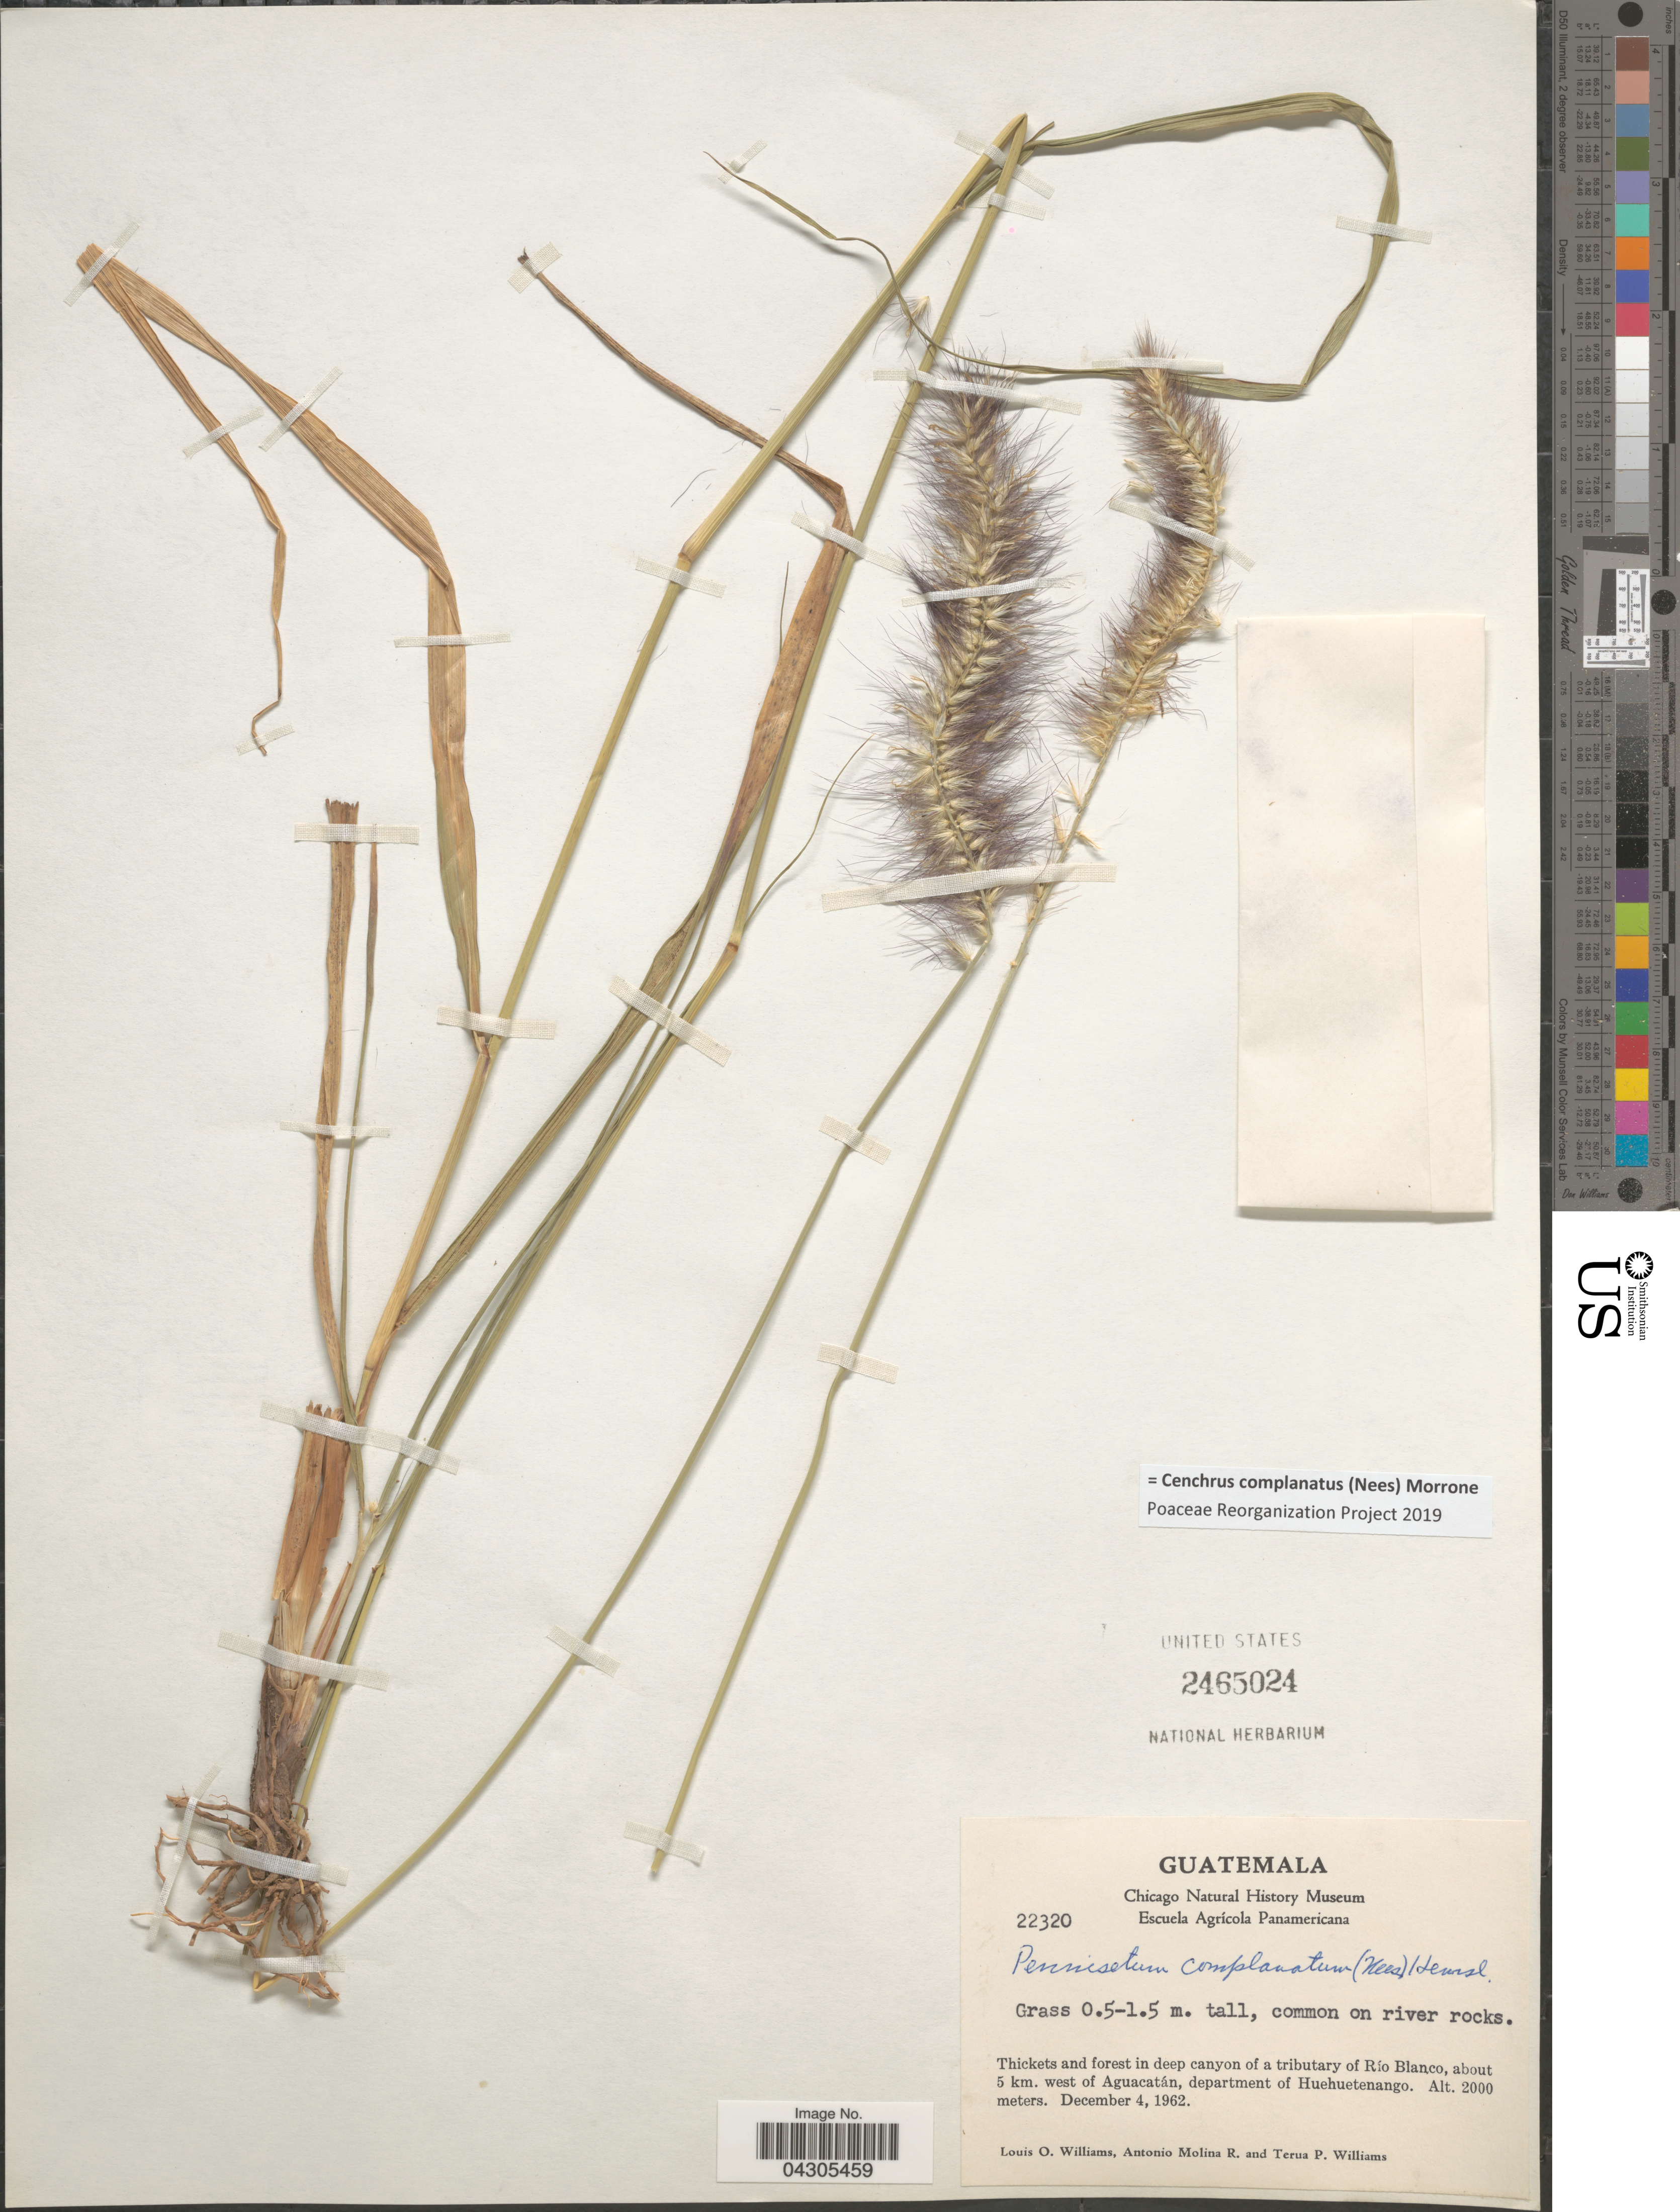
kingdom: Plantae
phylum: Tracheophyta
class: Liliopsida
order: Poales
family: Poaceae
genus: Cenchrus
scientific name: Cenchrus complanatus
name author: (Nees) Morrone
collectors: L. O. Williams, A. Molina R. & T. Williams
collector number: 22320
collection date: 1962-12-04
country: Guatemala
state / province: Huehuetenango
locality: Thickets and forest in deep canyon of a tributary of Río Blanco, about 5 km. west of Aguacatán, department of Huehuetenango.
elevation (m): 2000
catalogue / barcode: US 2465024